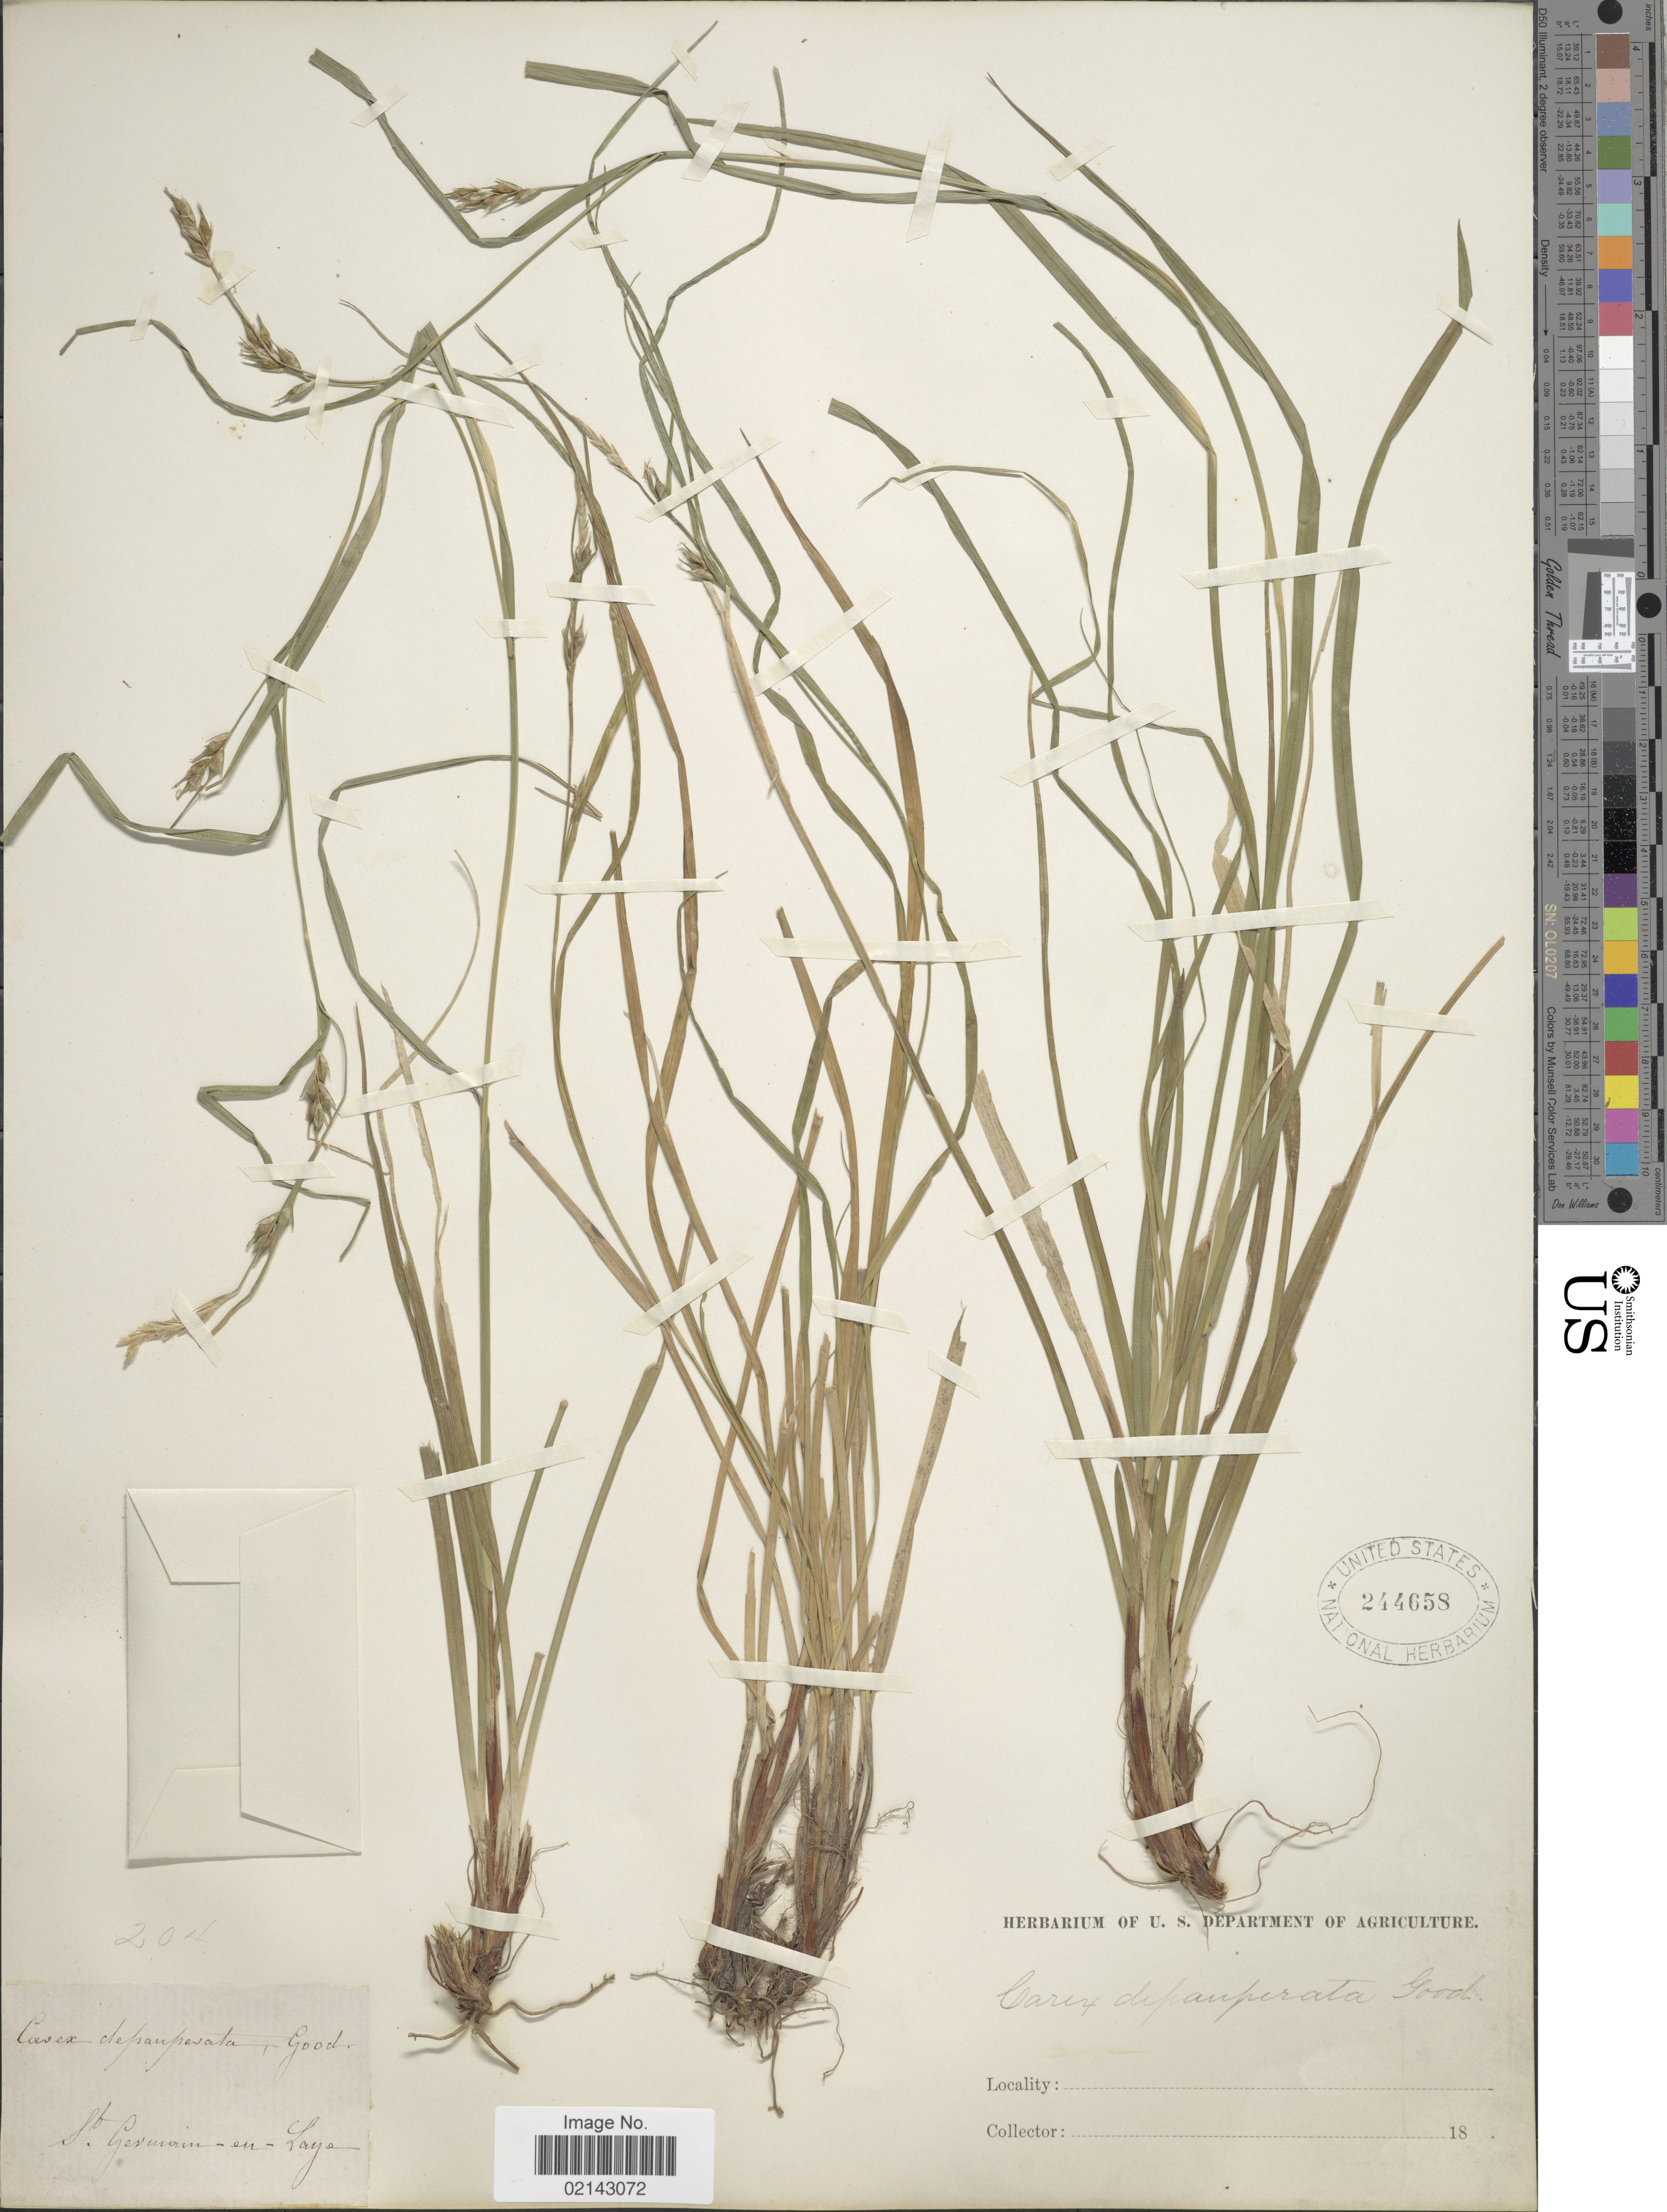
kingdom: Plantae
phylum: Tracheophyta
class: Liliopsida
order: Poales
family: Cyperaceae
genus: Carex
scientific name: Carex depauperata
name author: Curtis ex Woodw.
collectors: ex herb. U. S. Department of Agriculture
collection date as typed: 18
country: France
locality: St. Germain-en-Lays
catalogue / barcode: US 244658